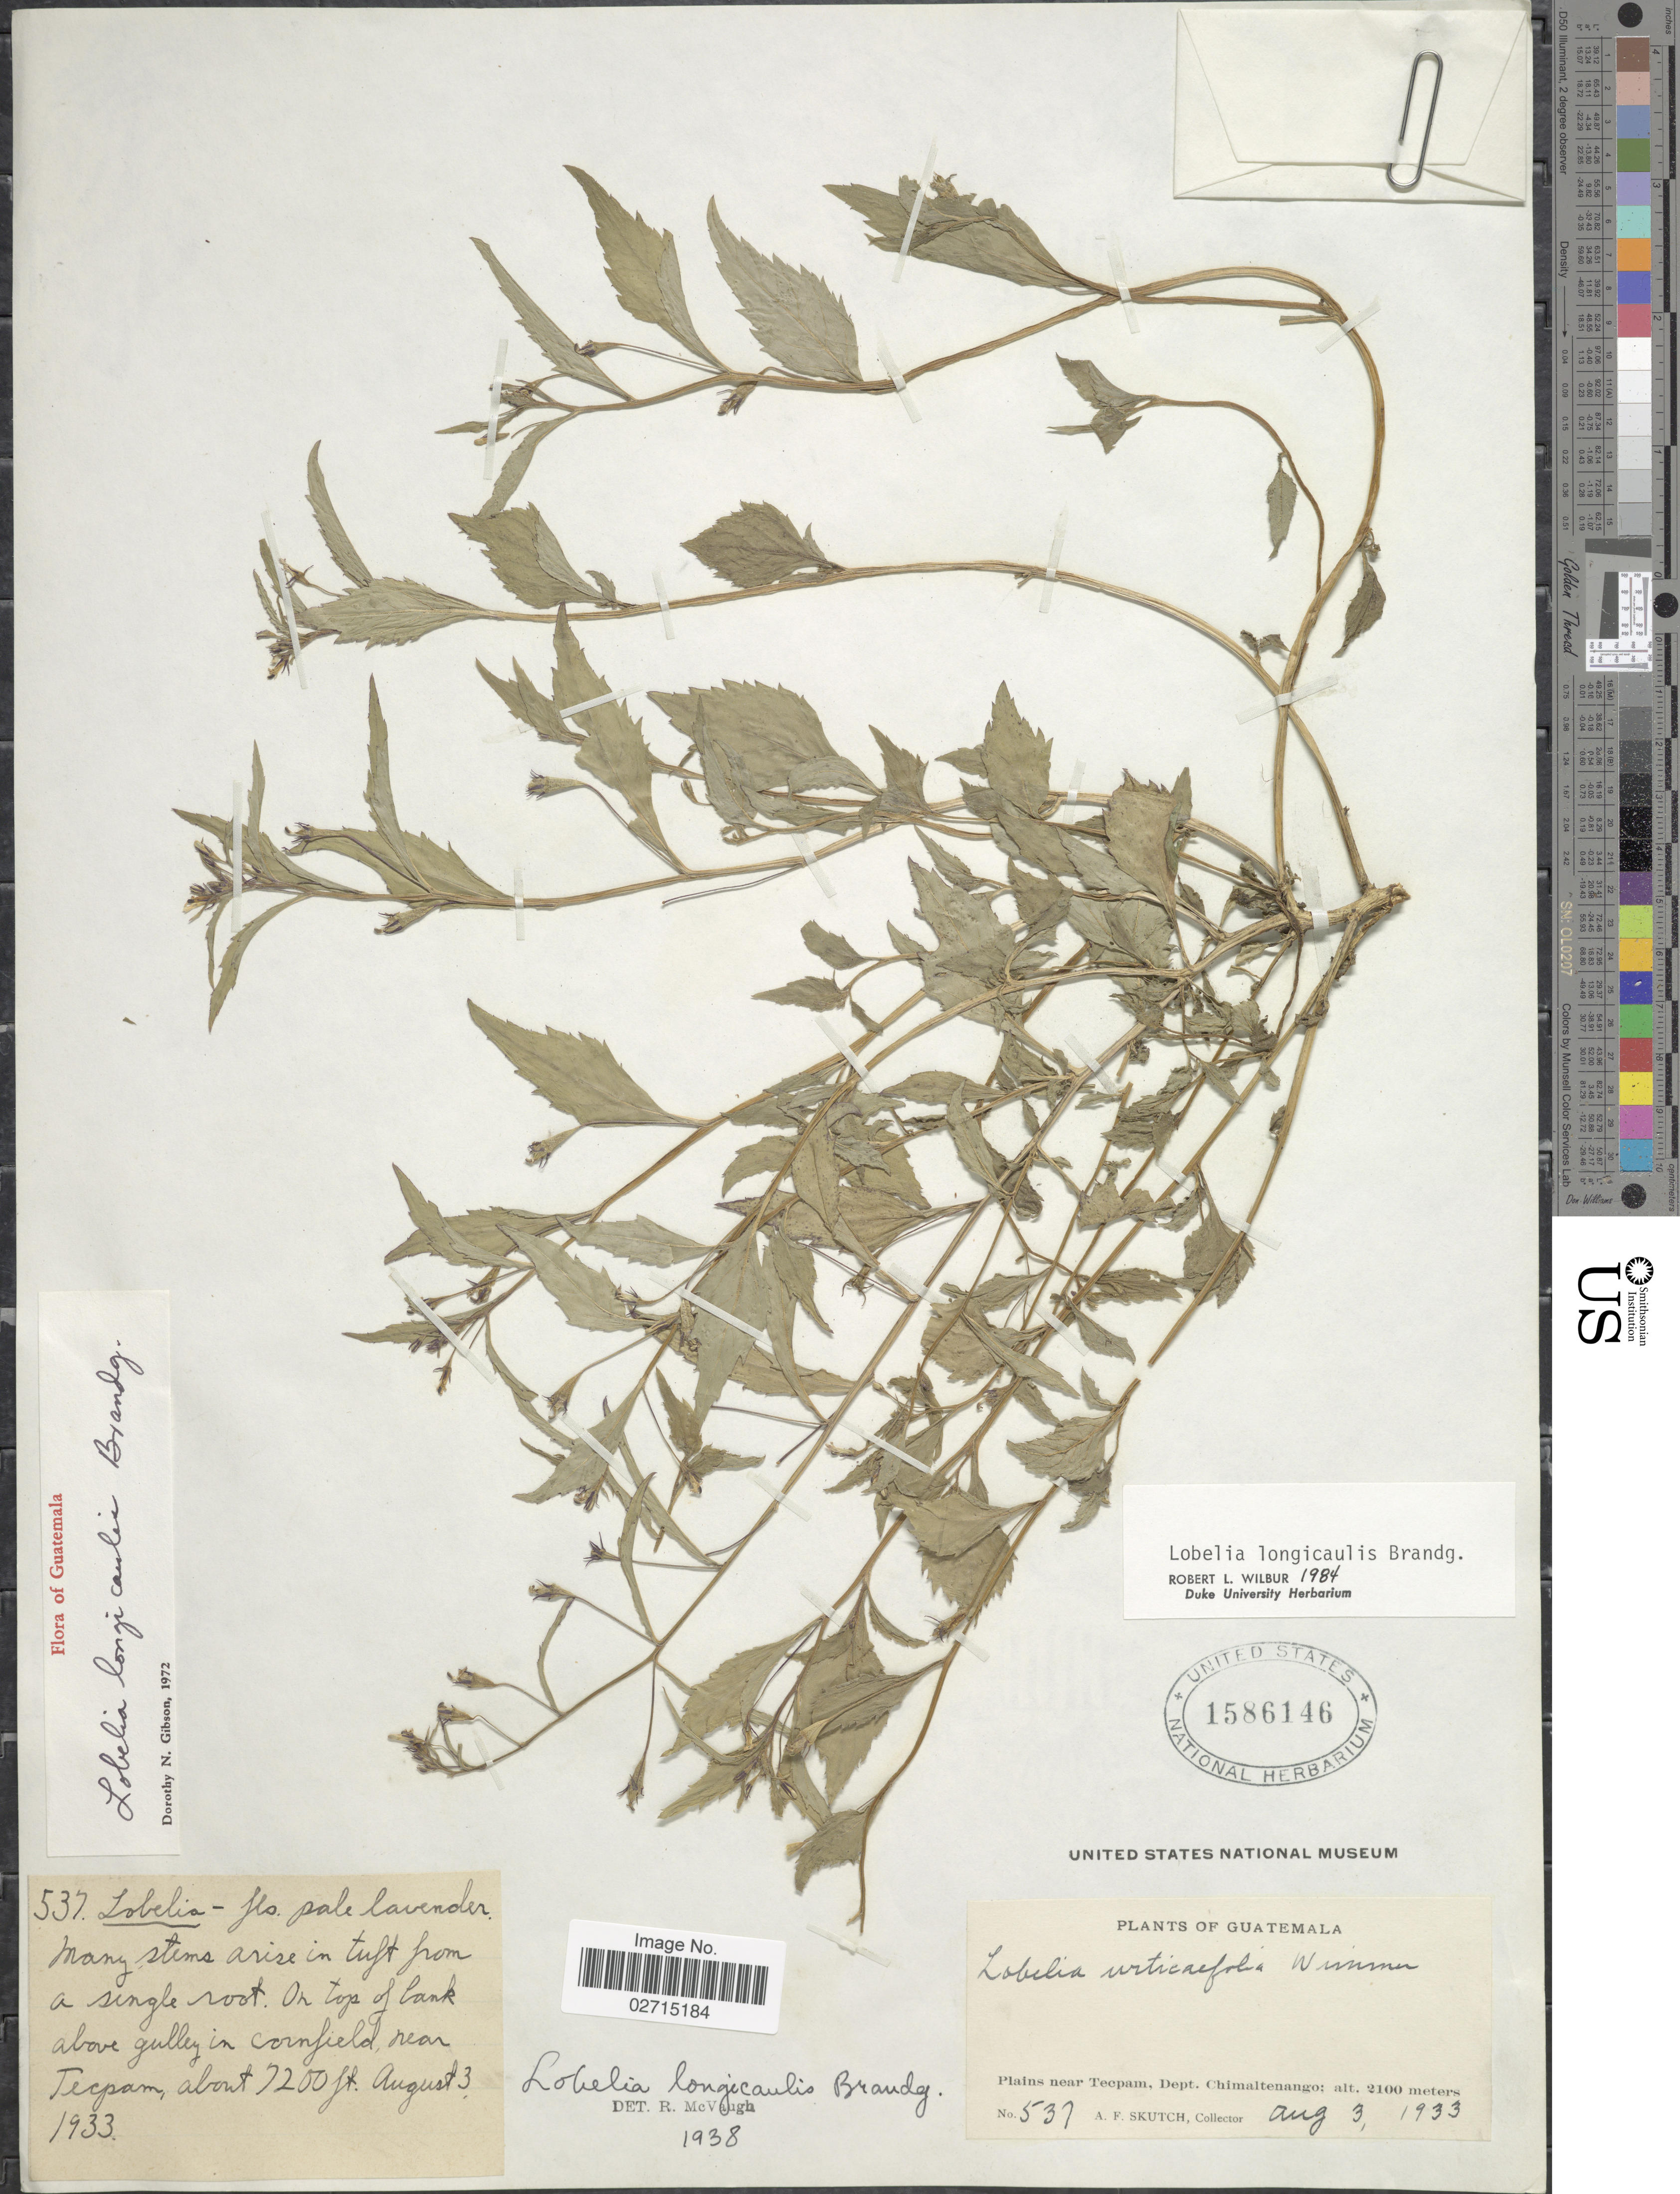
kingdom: Plantae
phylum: Tracheophyta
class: Magnoliopsida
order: Asterales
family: Campanulaceae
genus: Lobelia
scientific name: Lobelia longicaulis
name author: Brandegee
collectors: A. F. Skutch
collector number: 537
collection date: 1933-08-03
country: Guatemala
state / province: Chimaltenango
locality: Plains near Tecpam, Dept. Chimaltenango, On top of bank above gulley in cornfield, near Tecpam.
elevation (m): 2195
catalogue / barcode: US 1586146